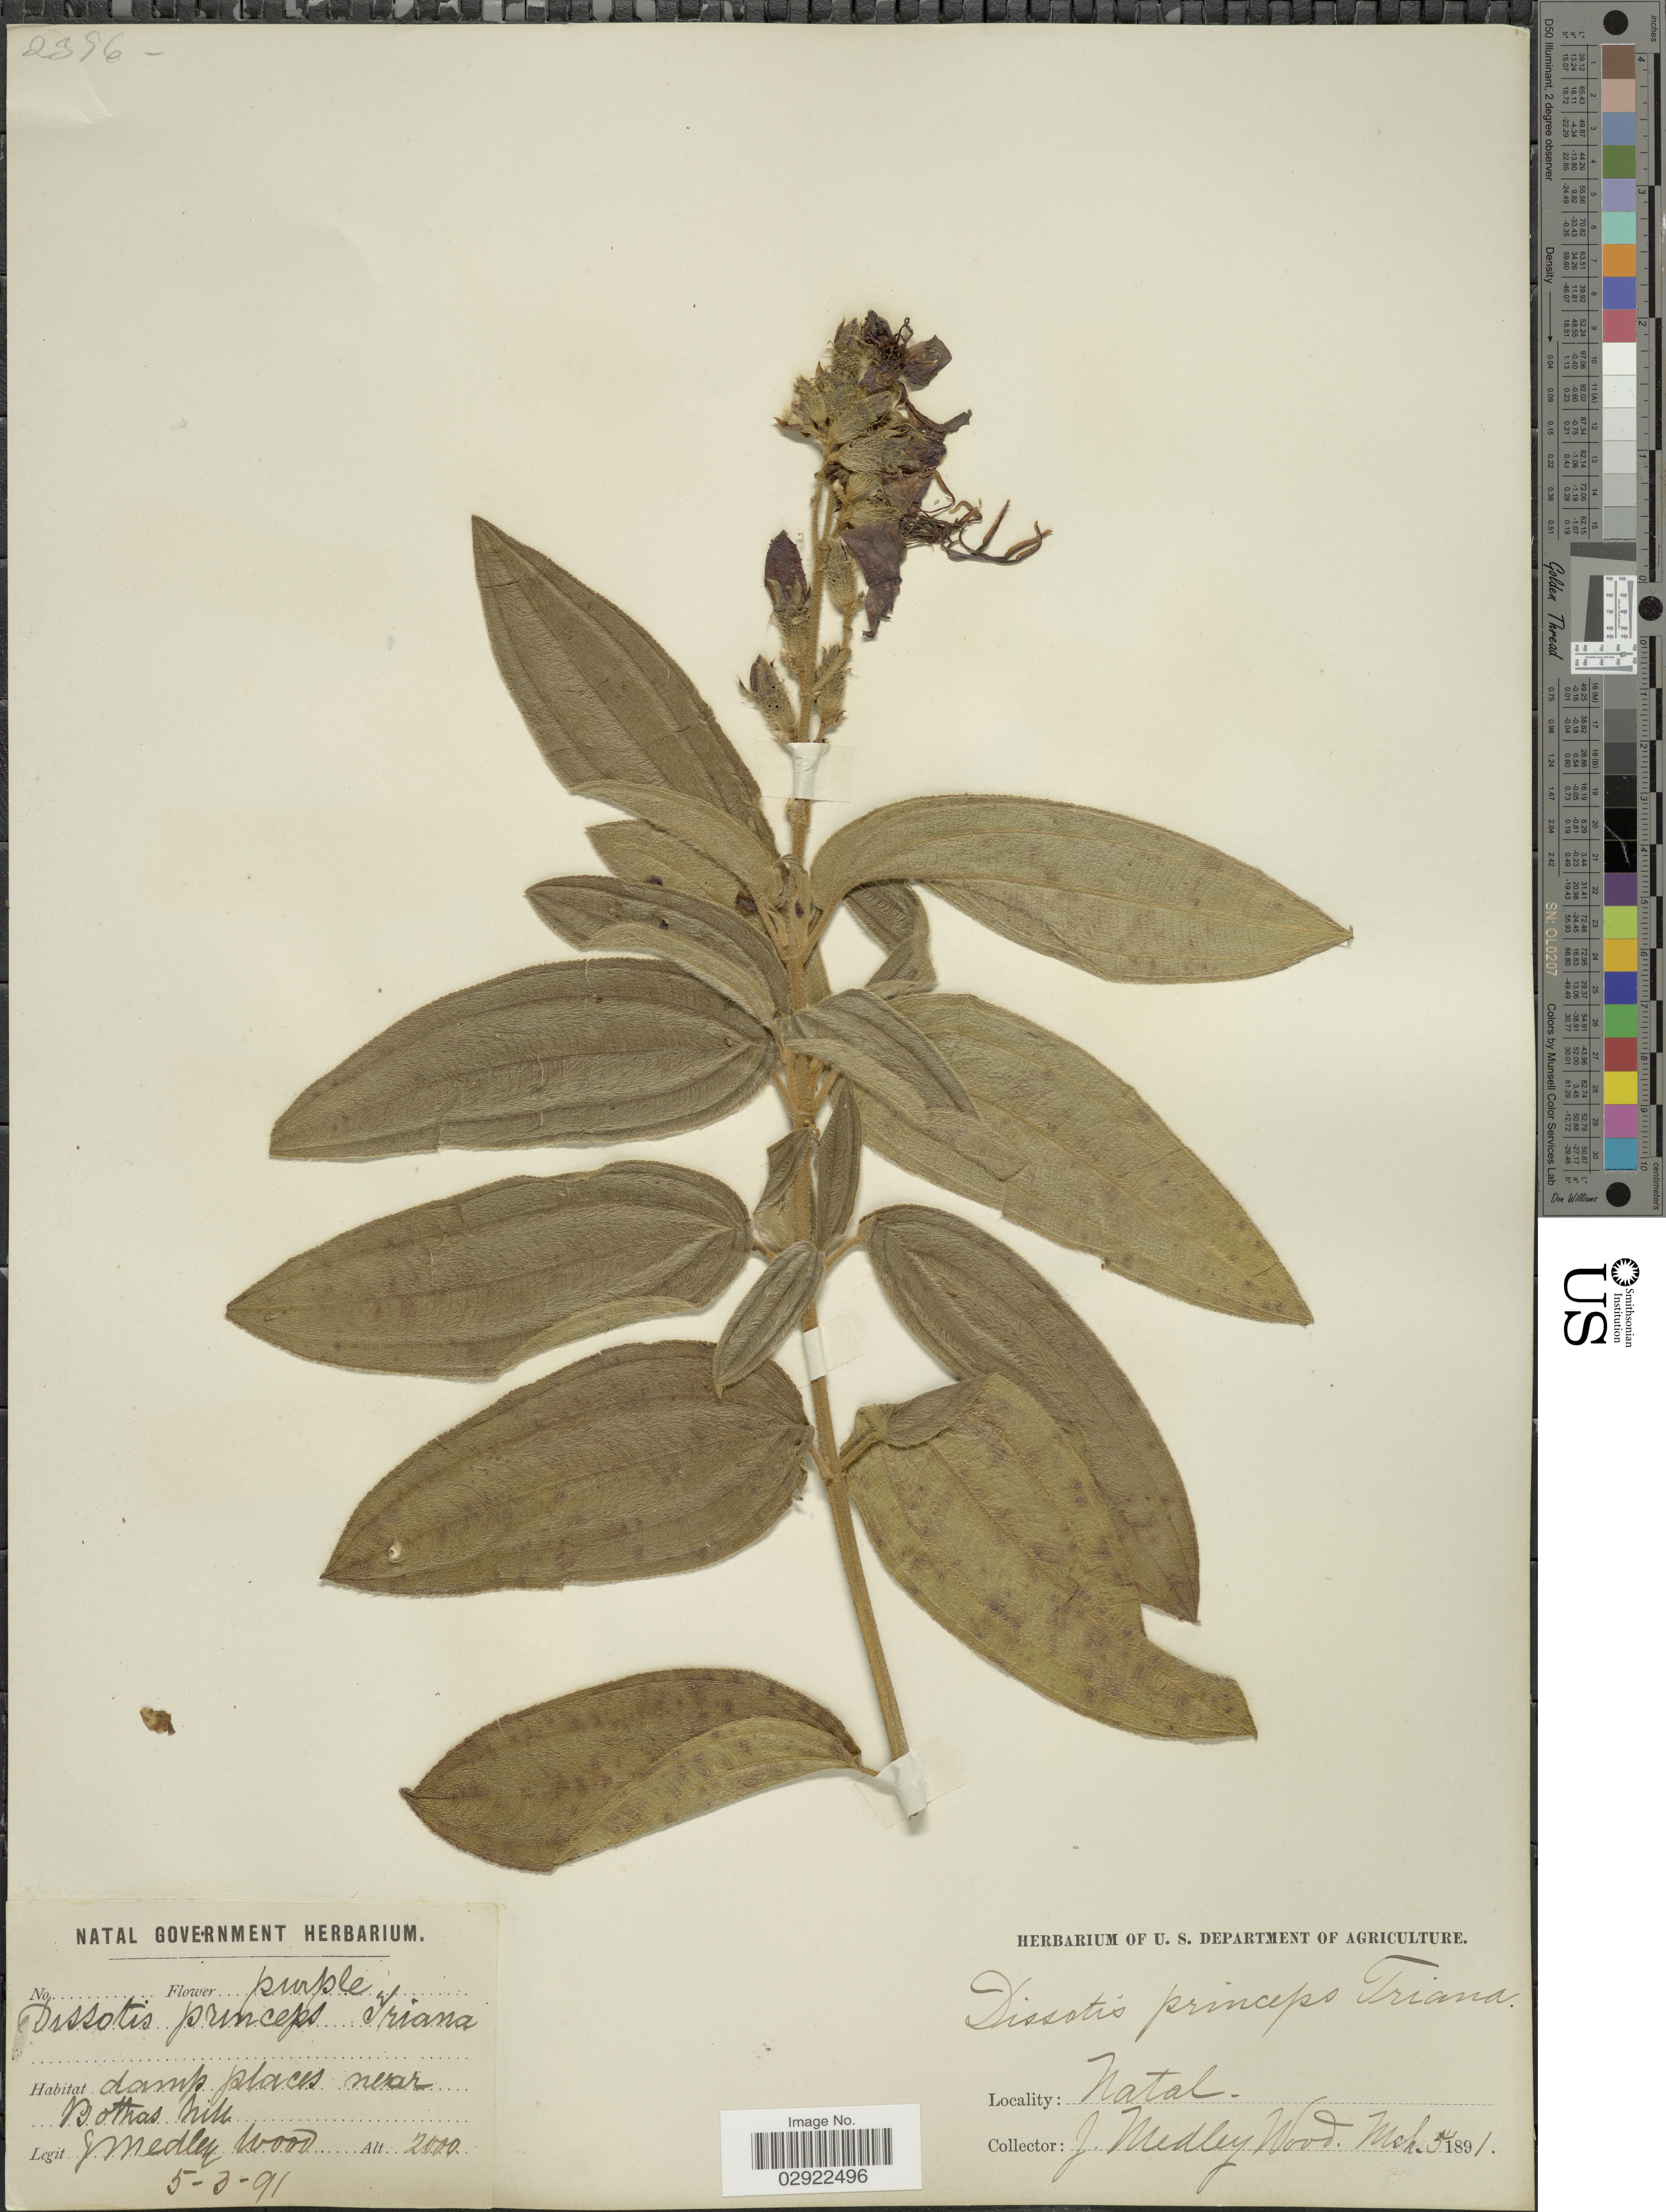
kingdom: Plantae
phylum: Tracheophyta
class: Magnoliopsida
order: Myrtales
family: Melastomataceae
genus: Rosettea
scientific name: Rosettea princeps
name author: (Kunth) Ver.-Lib. & G. Kadereit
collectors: J. Medley Wood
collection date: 1891-03-05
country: South Africa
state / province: KwaZulu-Natal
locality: Damp places near Bothas Hill. Natal.